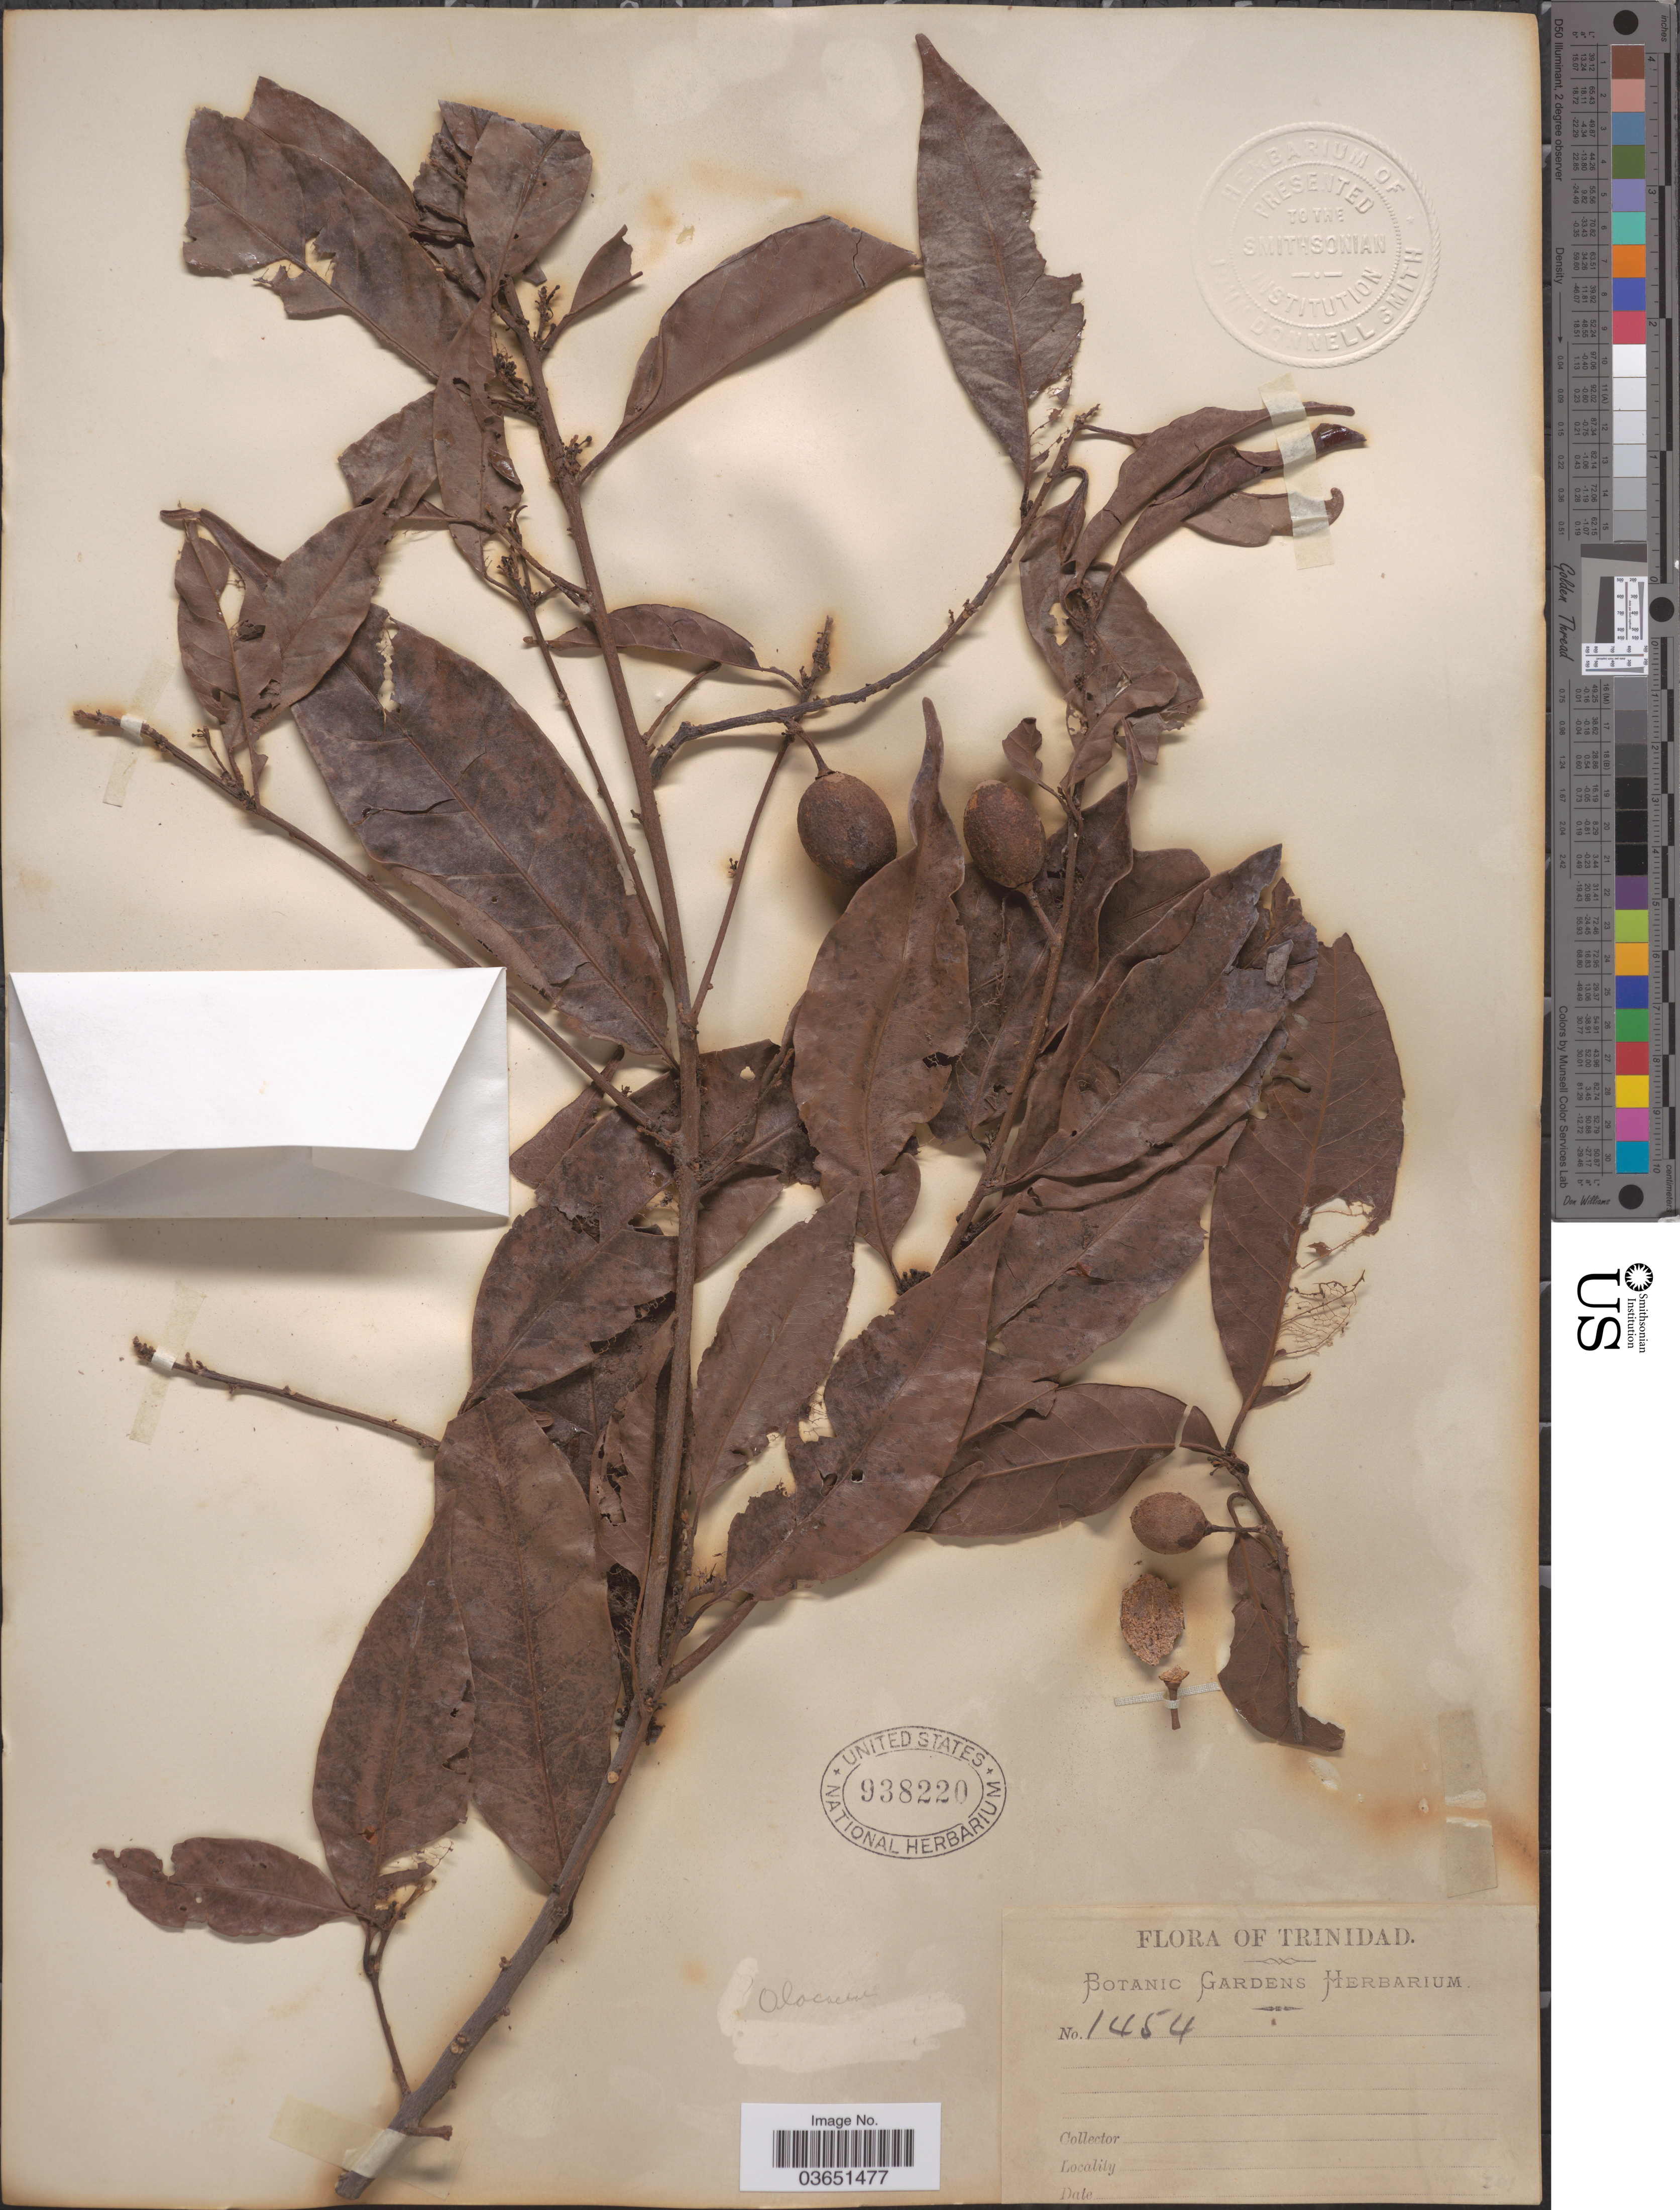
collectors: ex herb. Botanic Gardens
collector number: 1454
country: Trinidad and Tobago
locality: Trinidad.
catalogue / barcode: US 938220